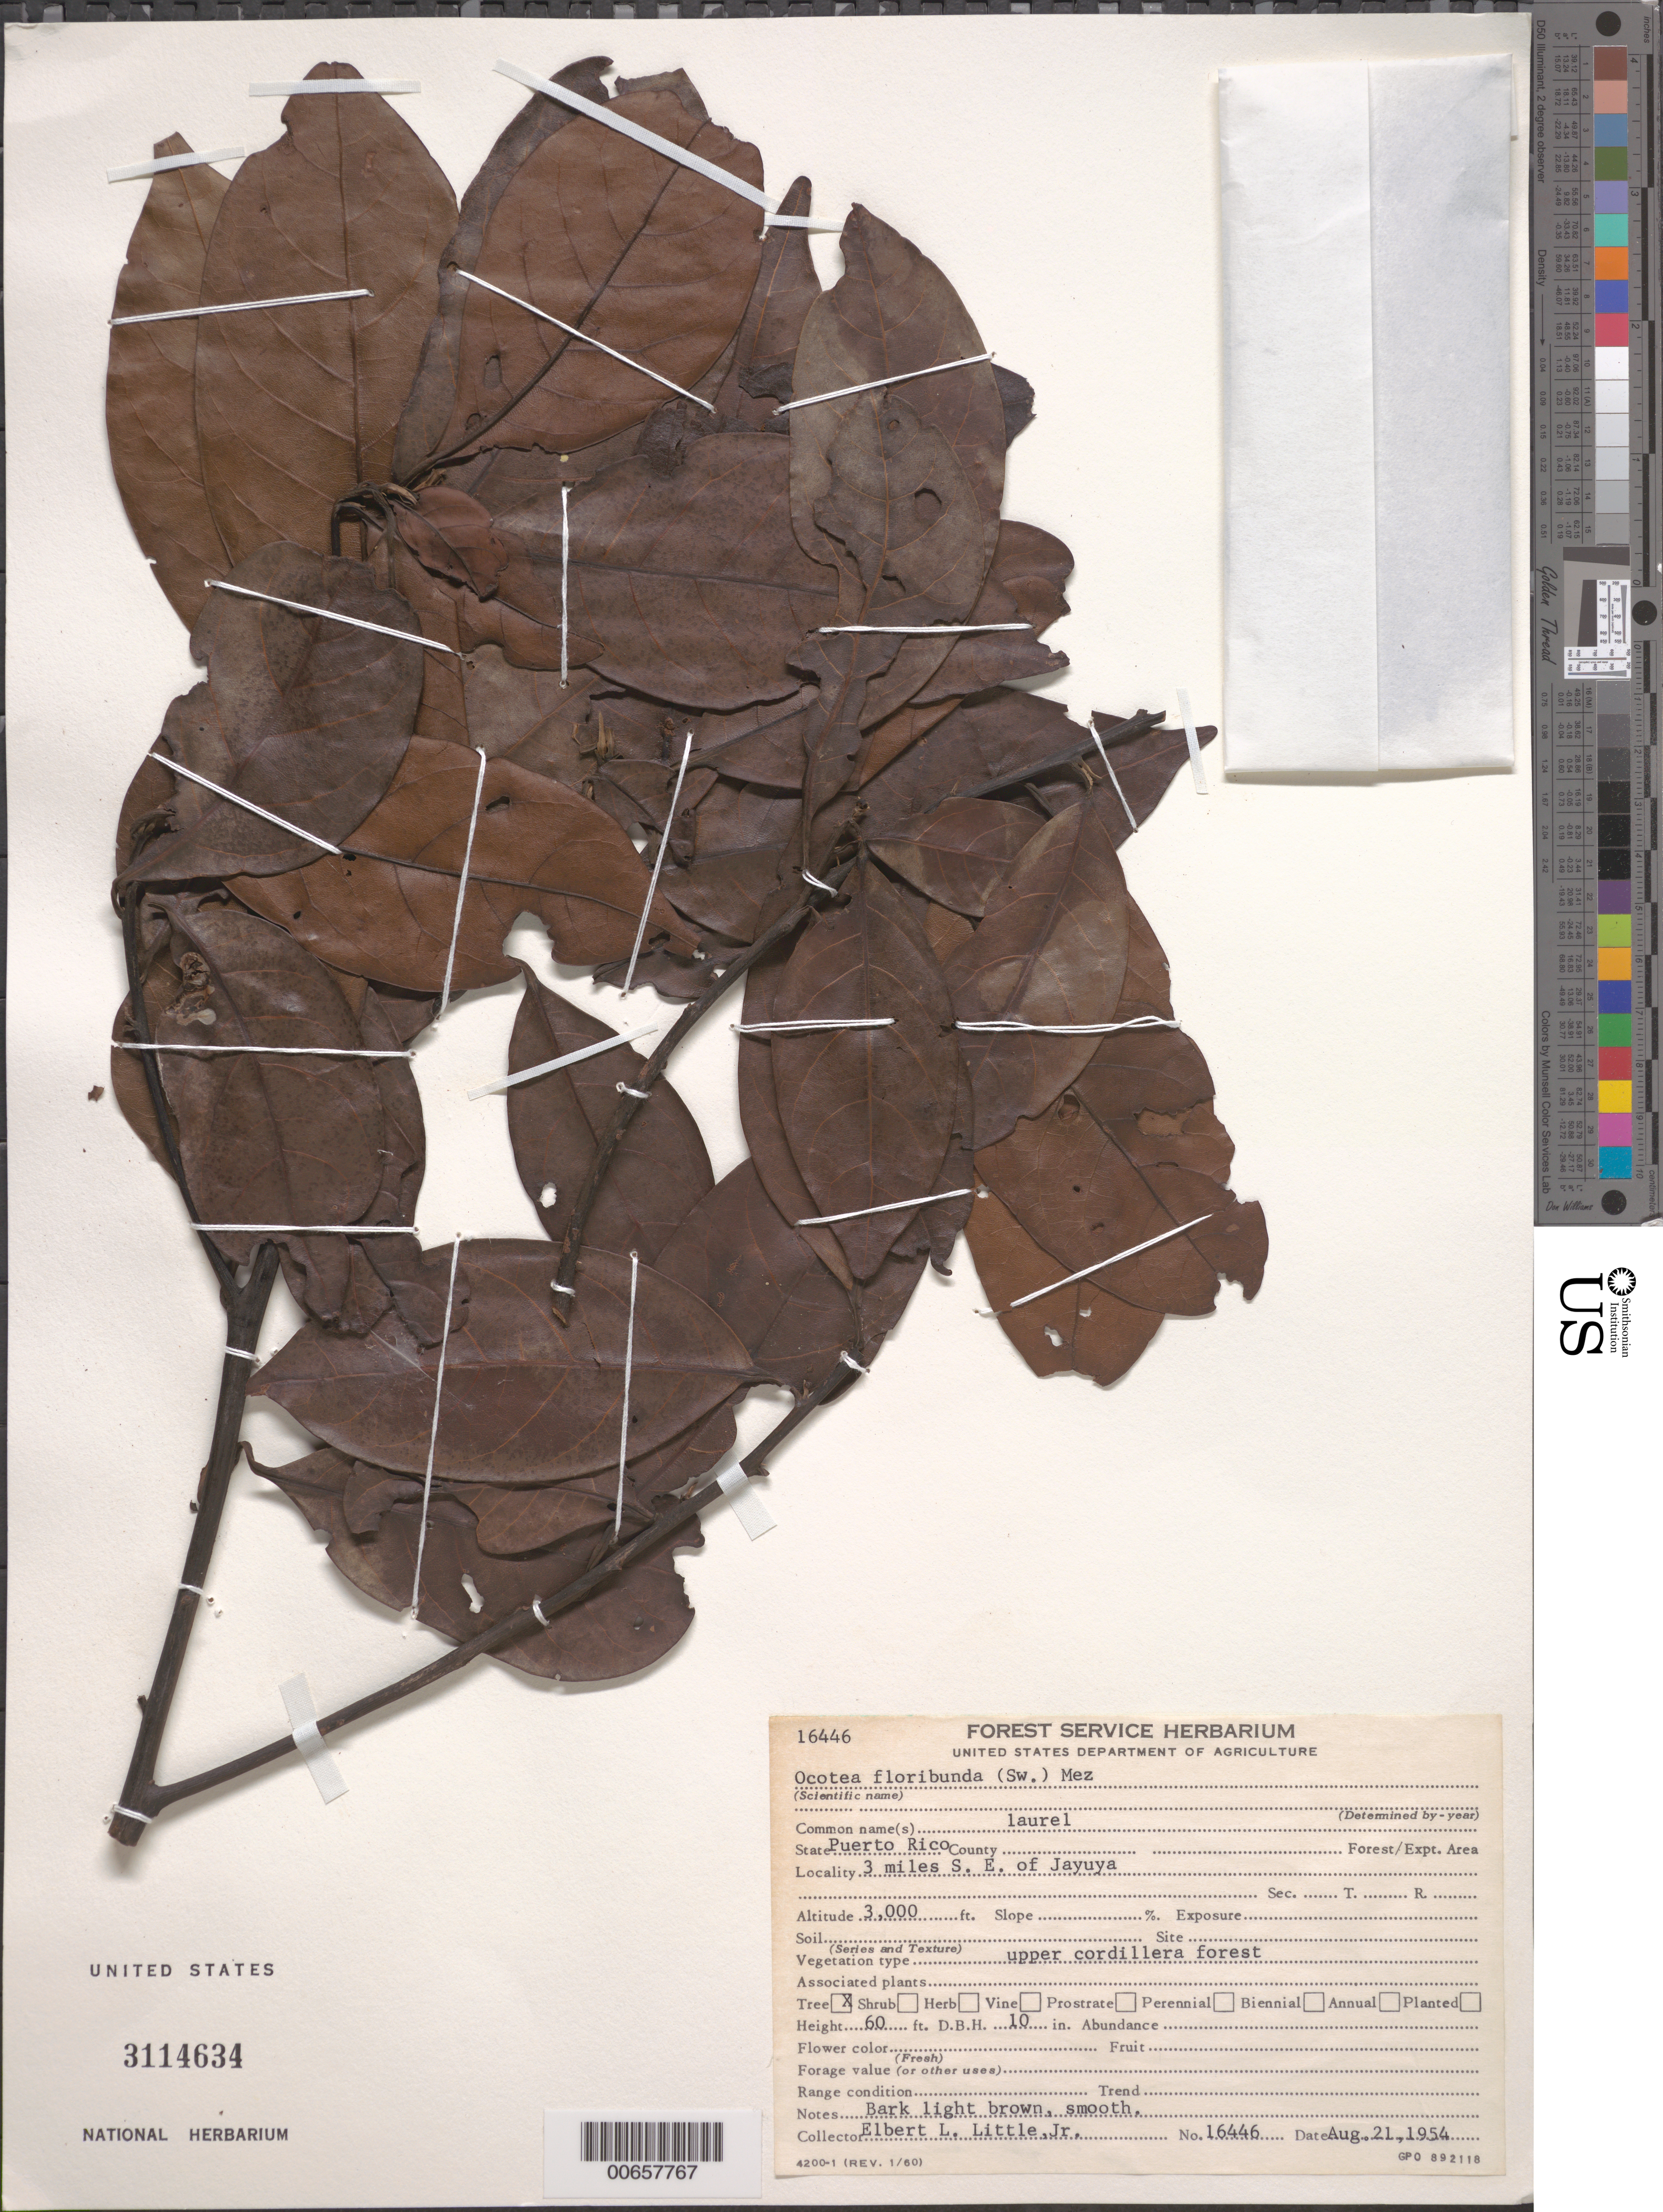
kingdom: Plantae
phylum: Tracheophyta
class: Magnoliopsida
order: Laurales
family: Lauraceae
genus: Ocotea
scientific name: Ocotea floribunda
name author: (Sw.) Mez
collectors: E. L. Little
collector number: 16446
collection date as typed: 21 Aug 1954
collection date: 1954-08-21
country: Puerto Rico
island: Greater Antilles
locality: Jayuya, 3 mi SE of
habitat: Upper cordillera forest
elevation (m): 914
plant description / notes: Common name: Laurel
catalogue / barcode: US 3114634